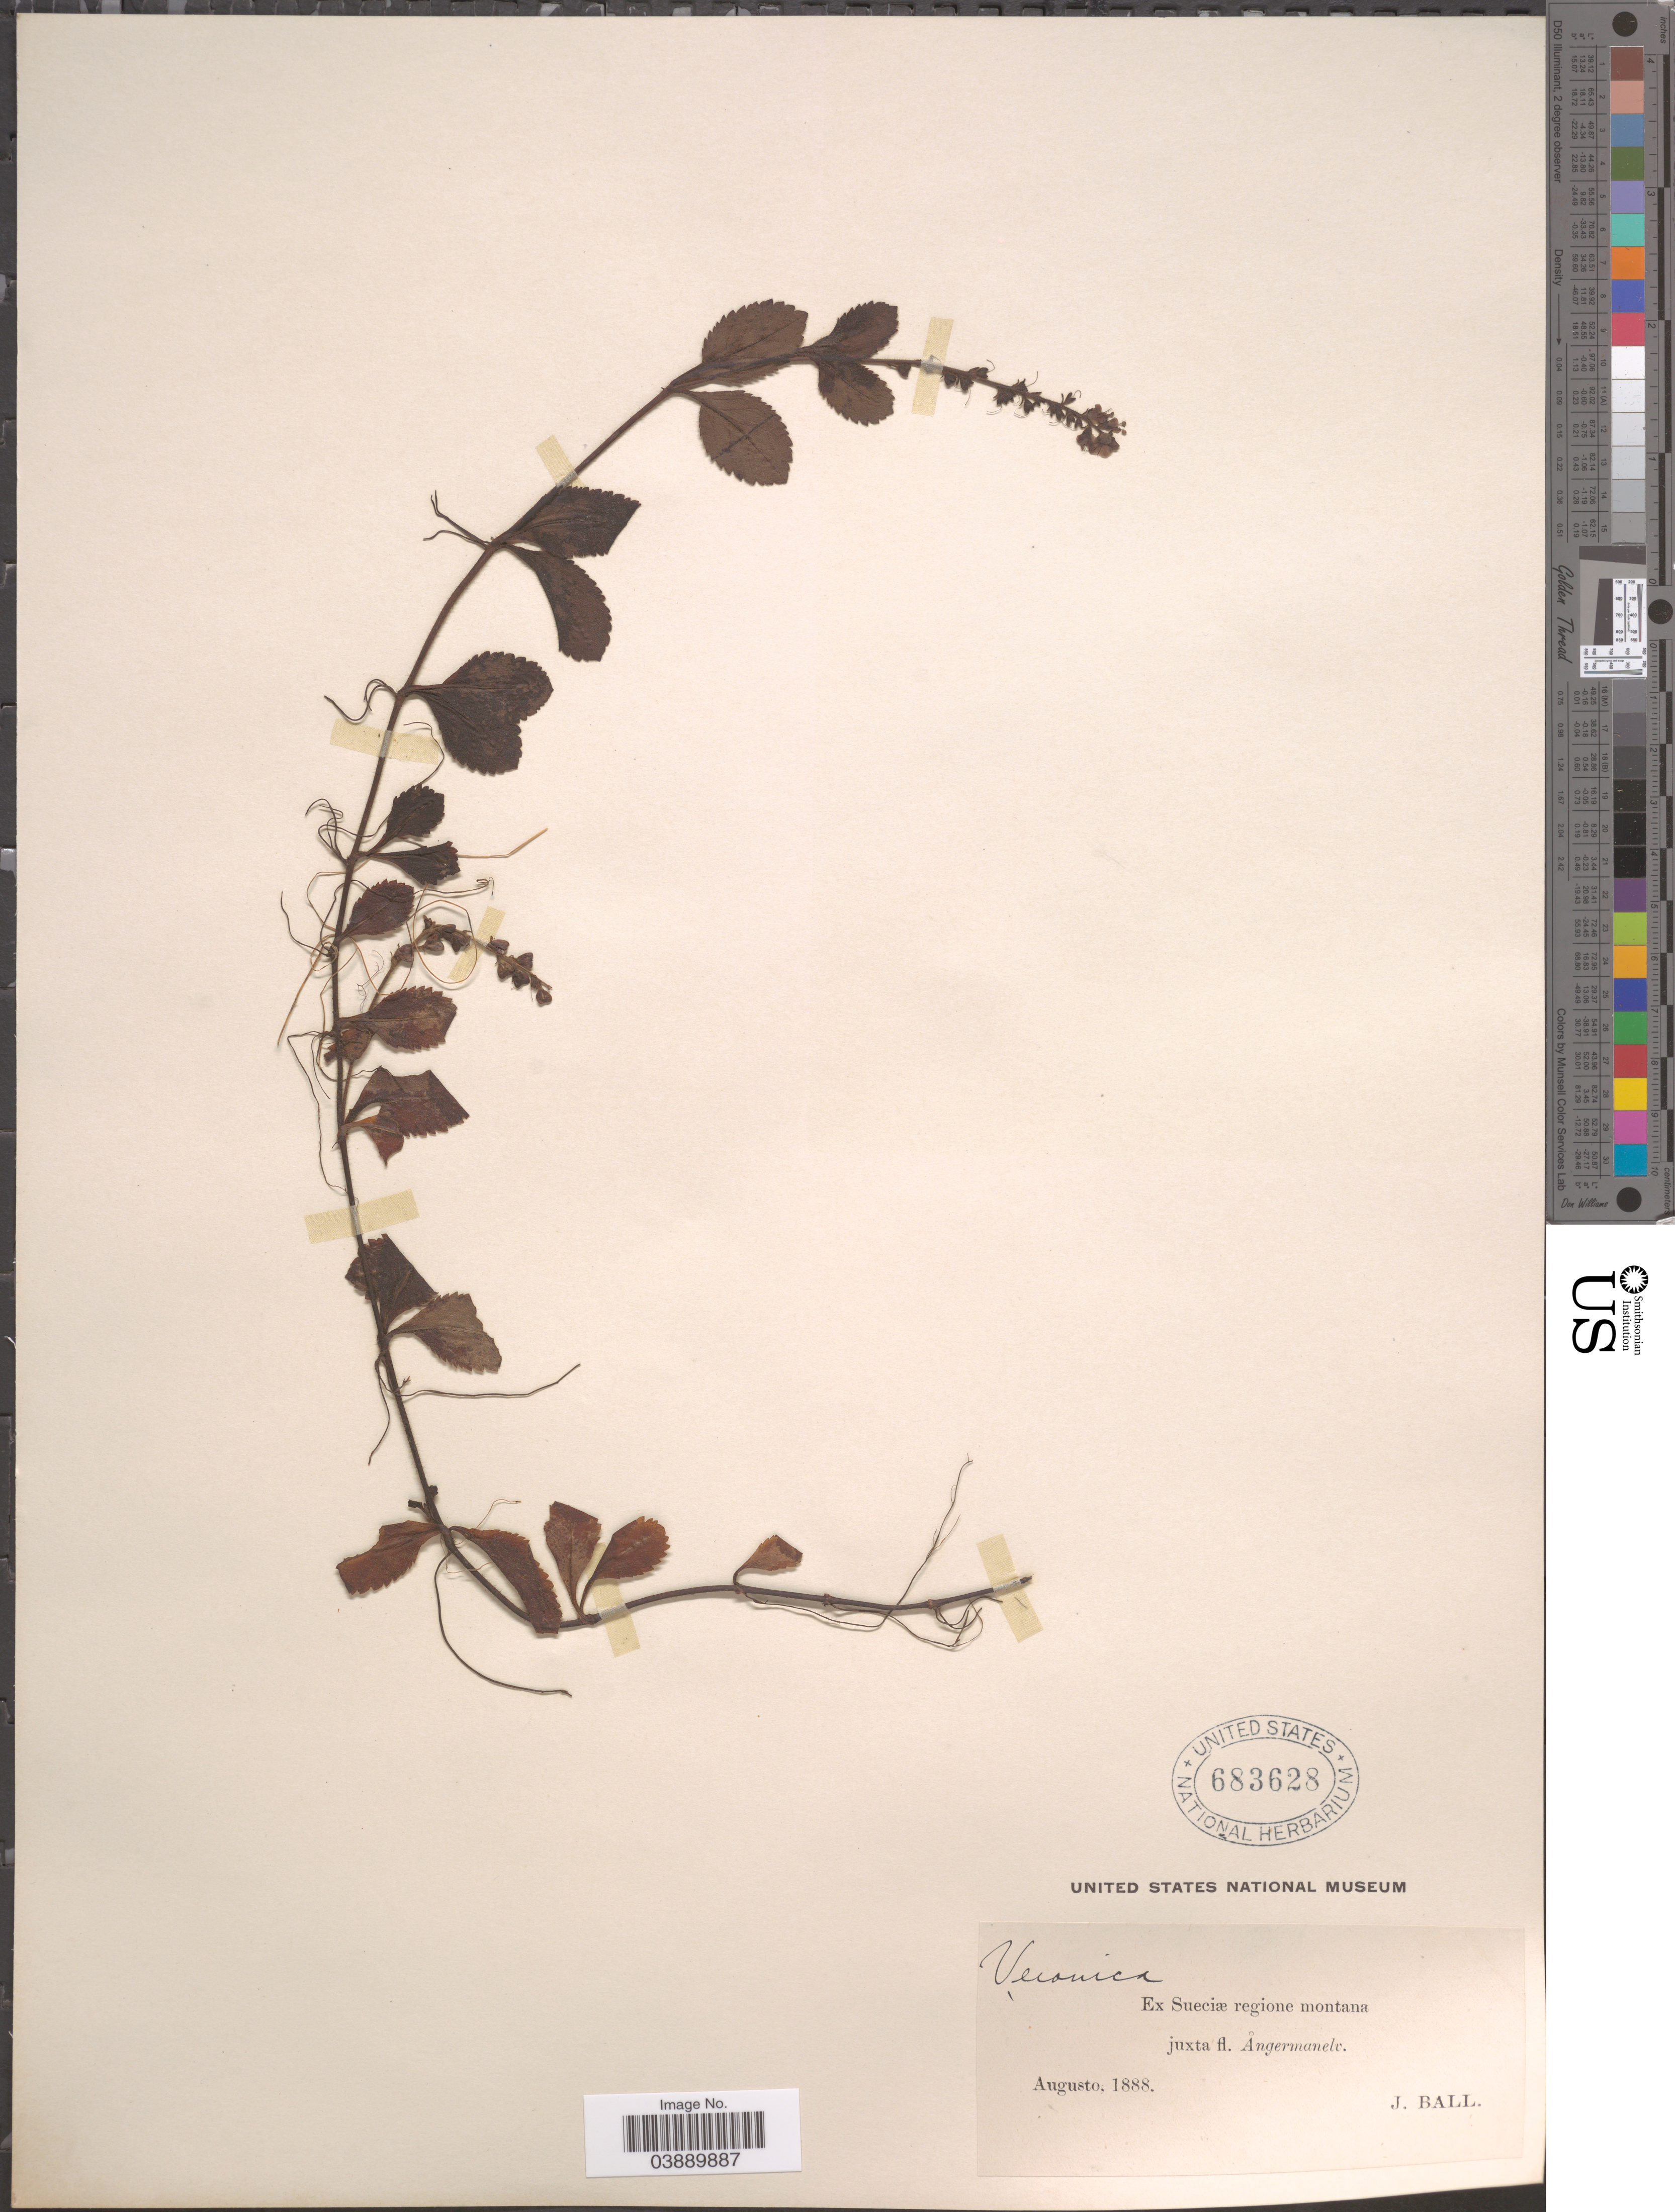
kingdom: Plantae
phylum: Tracheophyta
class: Magnoliopsida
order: Lamiales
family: Plantaginaceae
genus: Veronica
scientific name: Veronica officinalis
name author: L.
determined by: Albach, Dirk C.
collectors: J. Ball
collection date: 1888-08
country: Sweden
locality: Ex Sueciæ regione montana juxta fl. Ångermanelv.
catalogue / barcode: US 683628